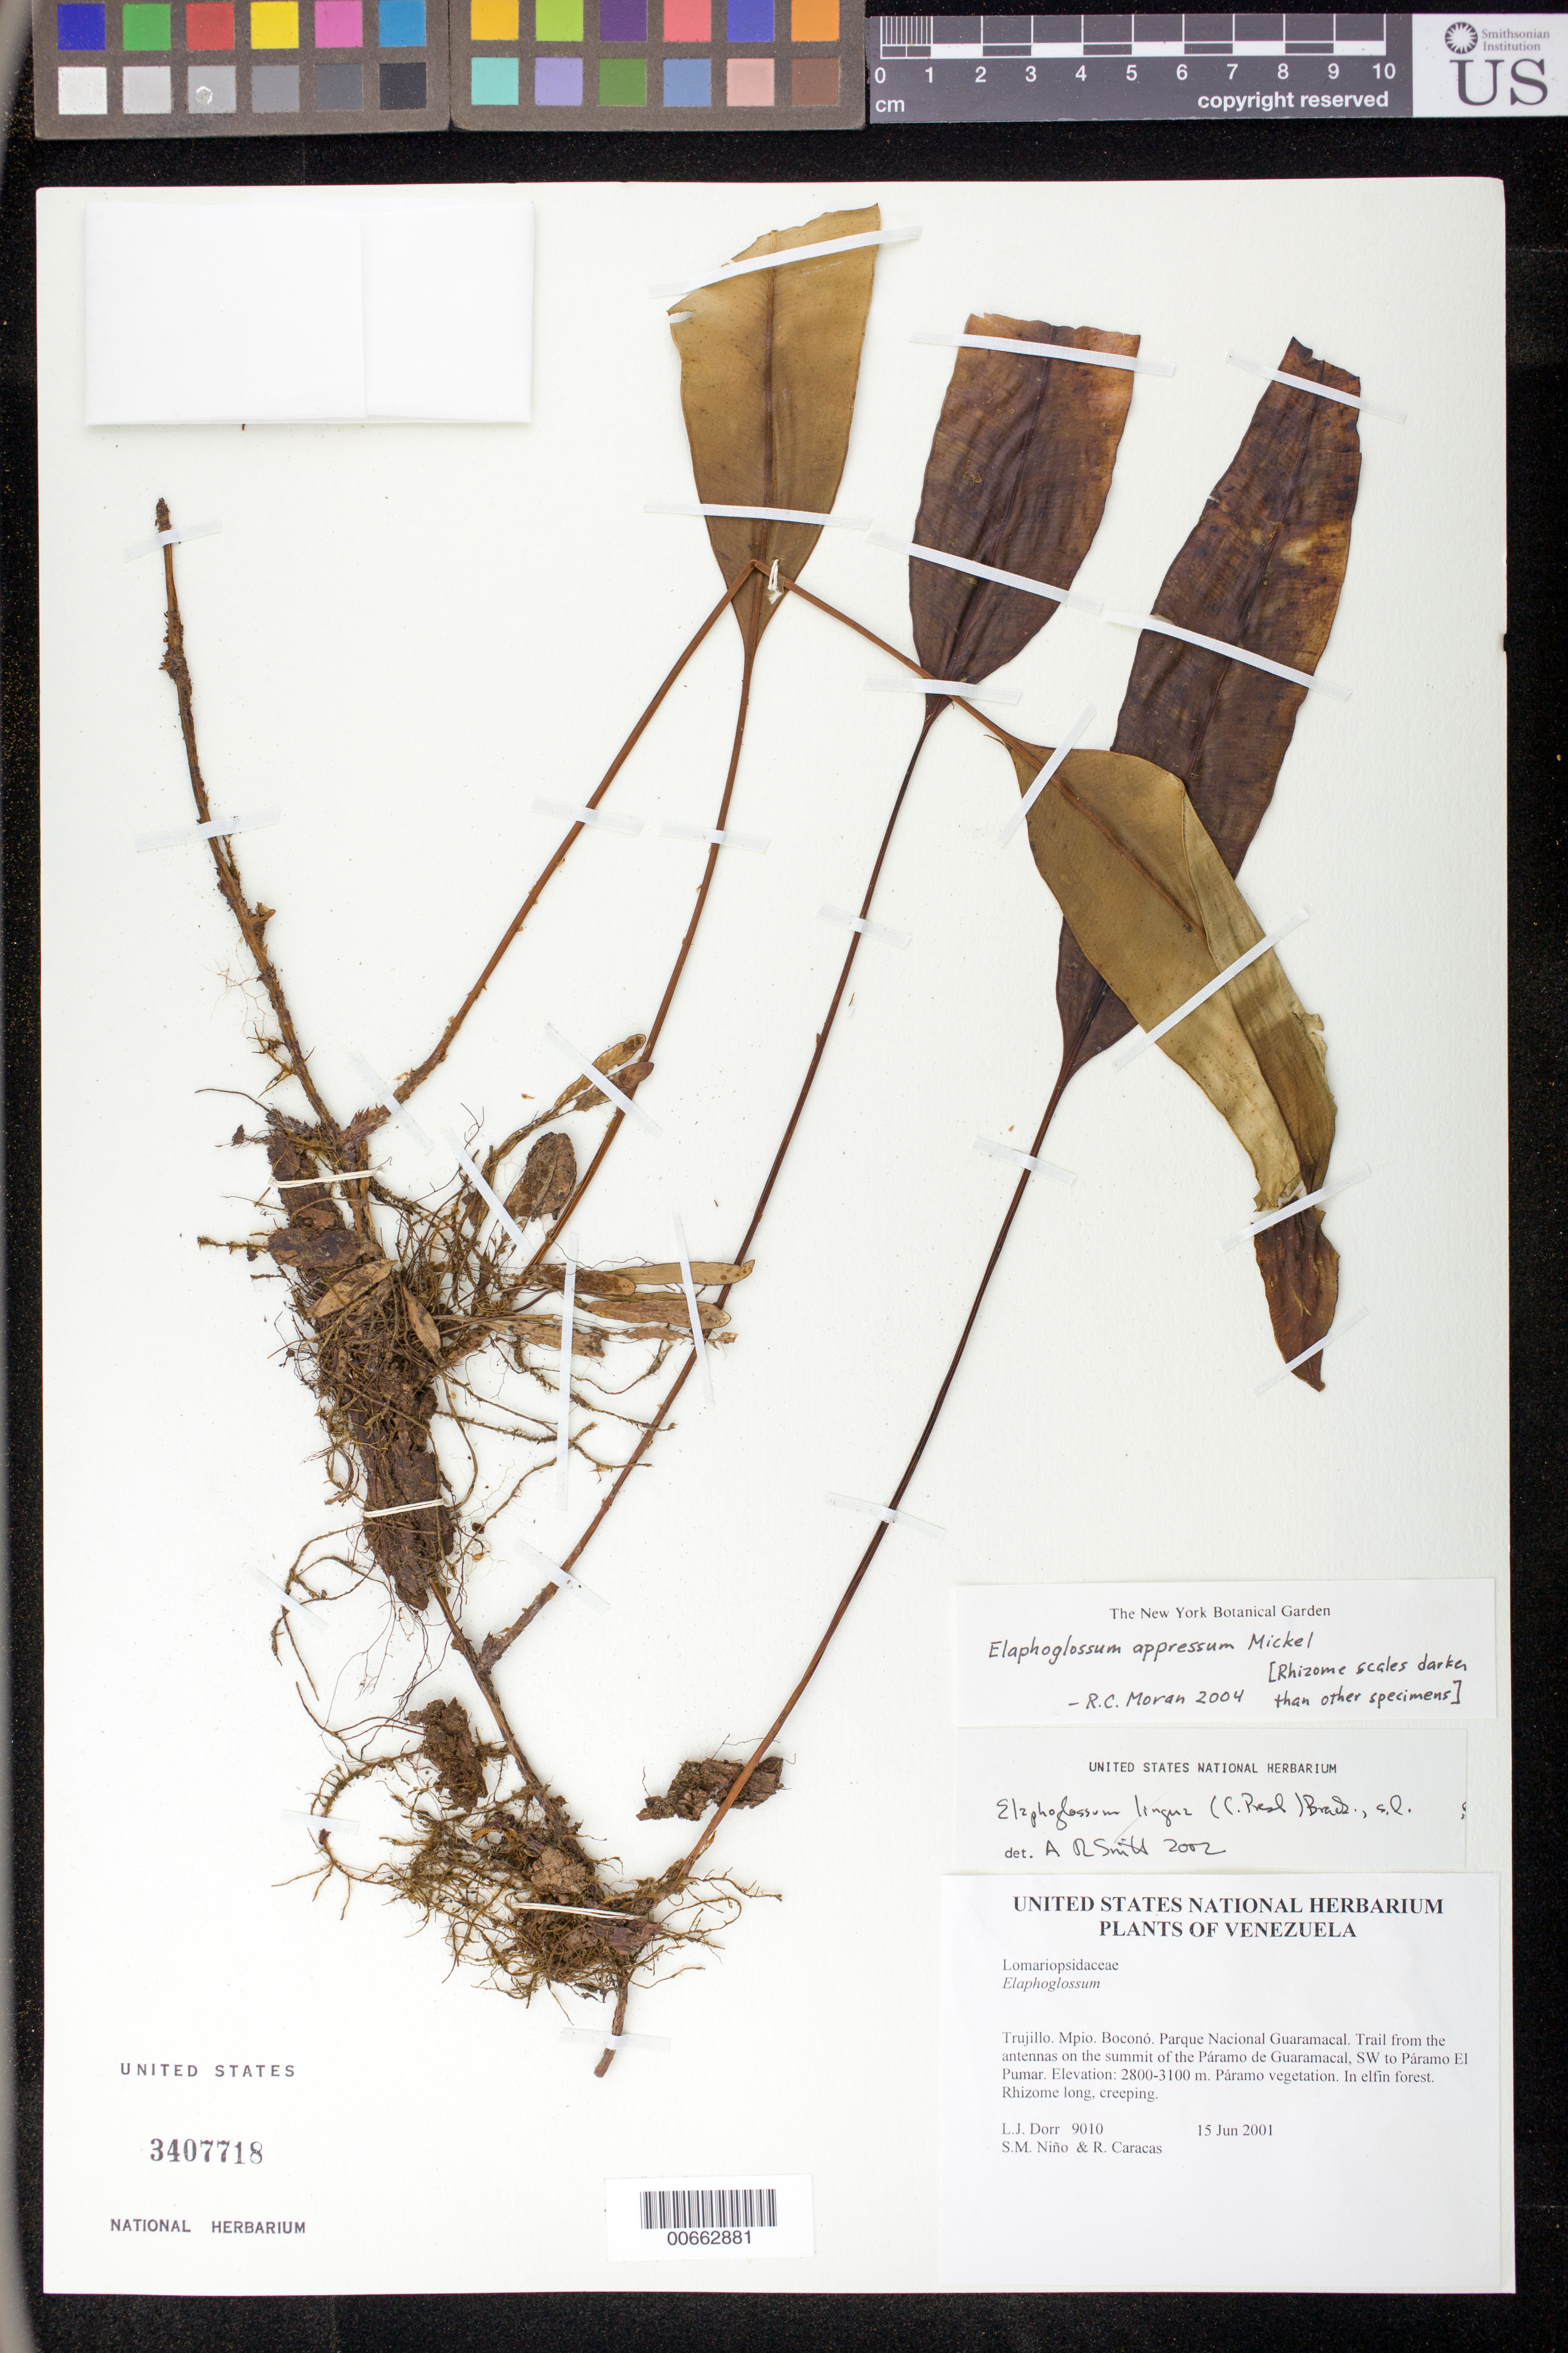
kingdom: Plantae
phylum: Tracheophyta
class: Polypodiopsida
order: Polypodiales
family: Dryopteridaceae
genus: Elaphoglossum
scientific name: Elaphoglossum lingua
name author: (C. Presl) Brack.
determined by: Smith, Alan R., (UC)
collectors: L. J. Dorr, S. M. Niño & R. Caracas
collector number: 9010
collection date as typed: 15 Jun 2001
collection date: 2001-06-15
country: Venezuela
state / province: Trujillo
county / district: Boconó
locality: Parque Nacional Guaramacal. Trail from the antennas on the summit of the Páramo de Guaramacal, SW to Páramo El Pumar.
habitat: Páramo vegetation.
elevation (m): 2800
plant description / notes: PORT, UC, US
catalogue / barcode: US 3407718